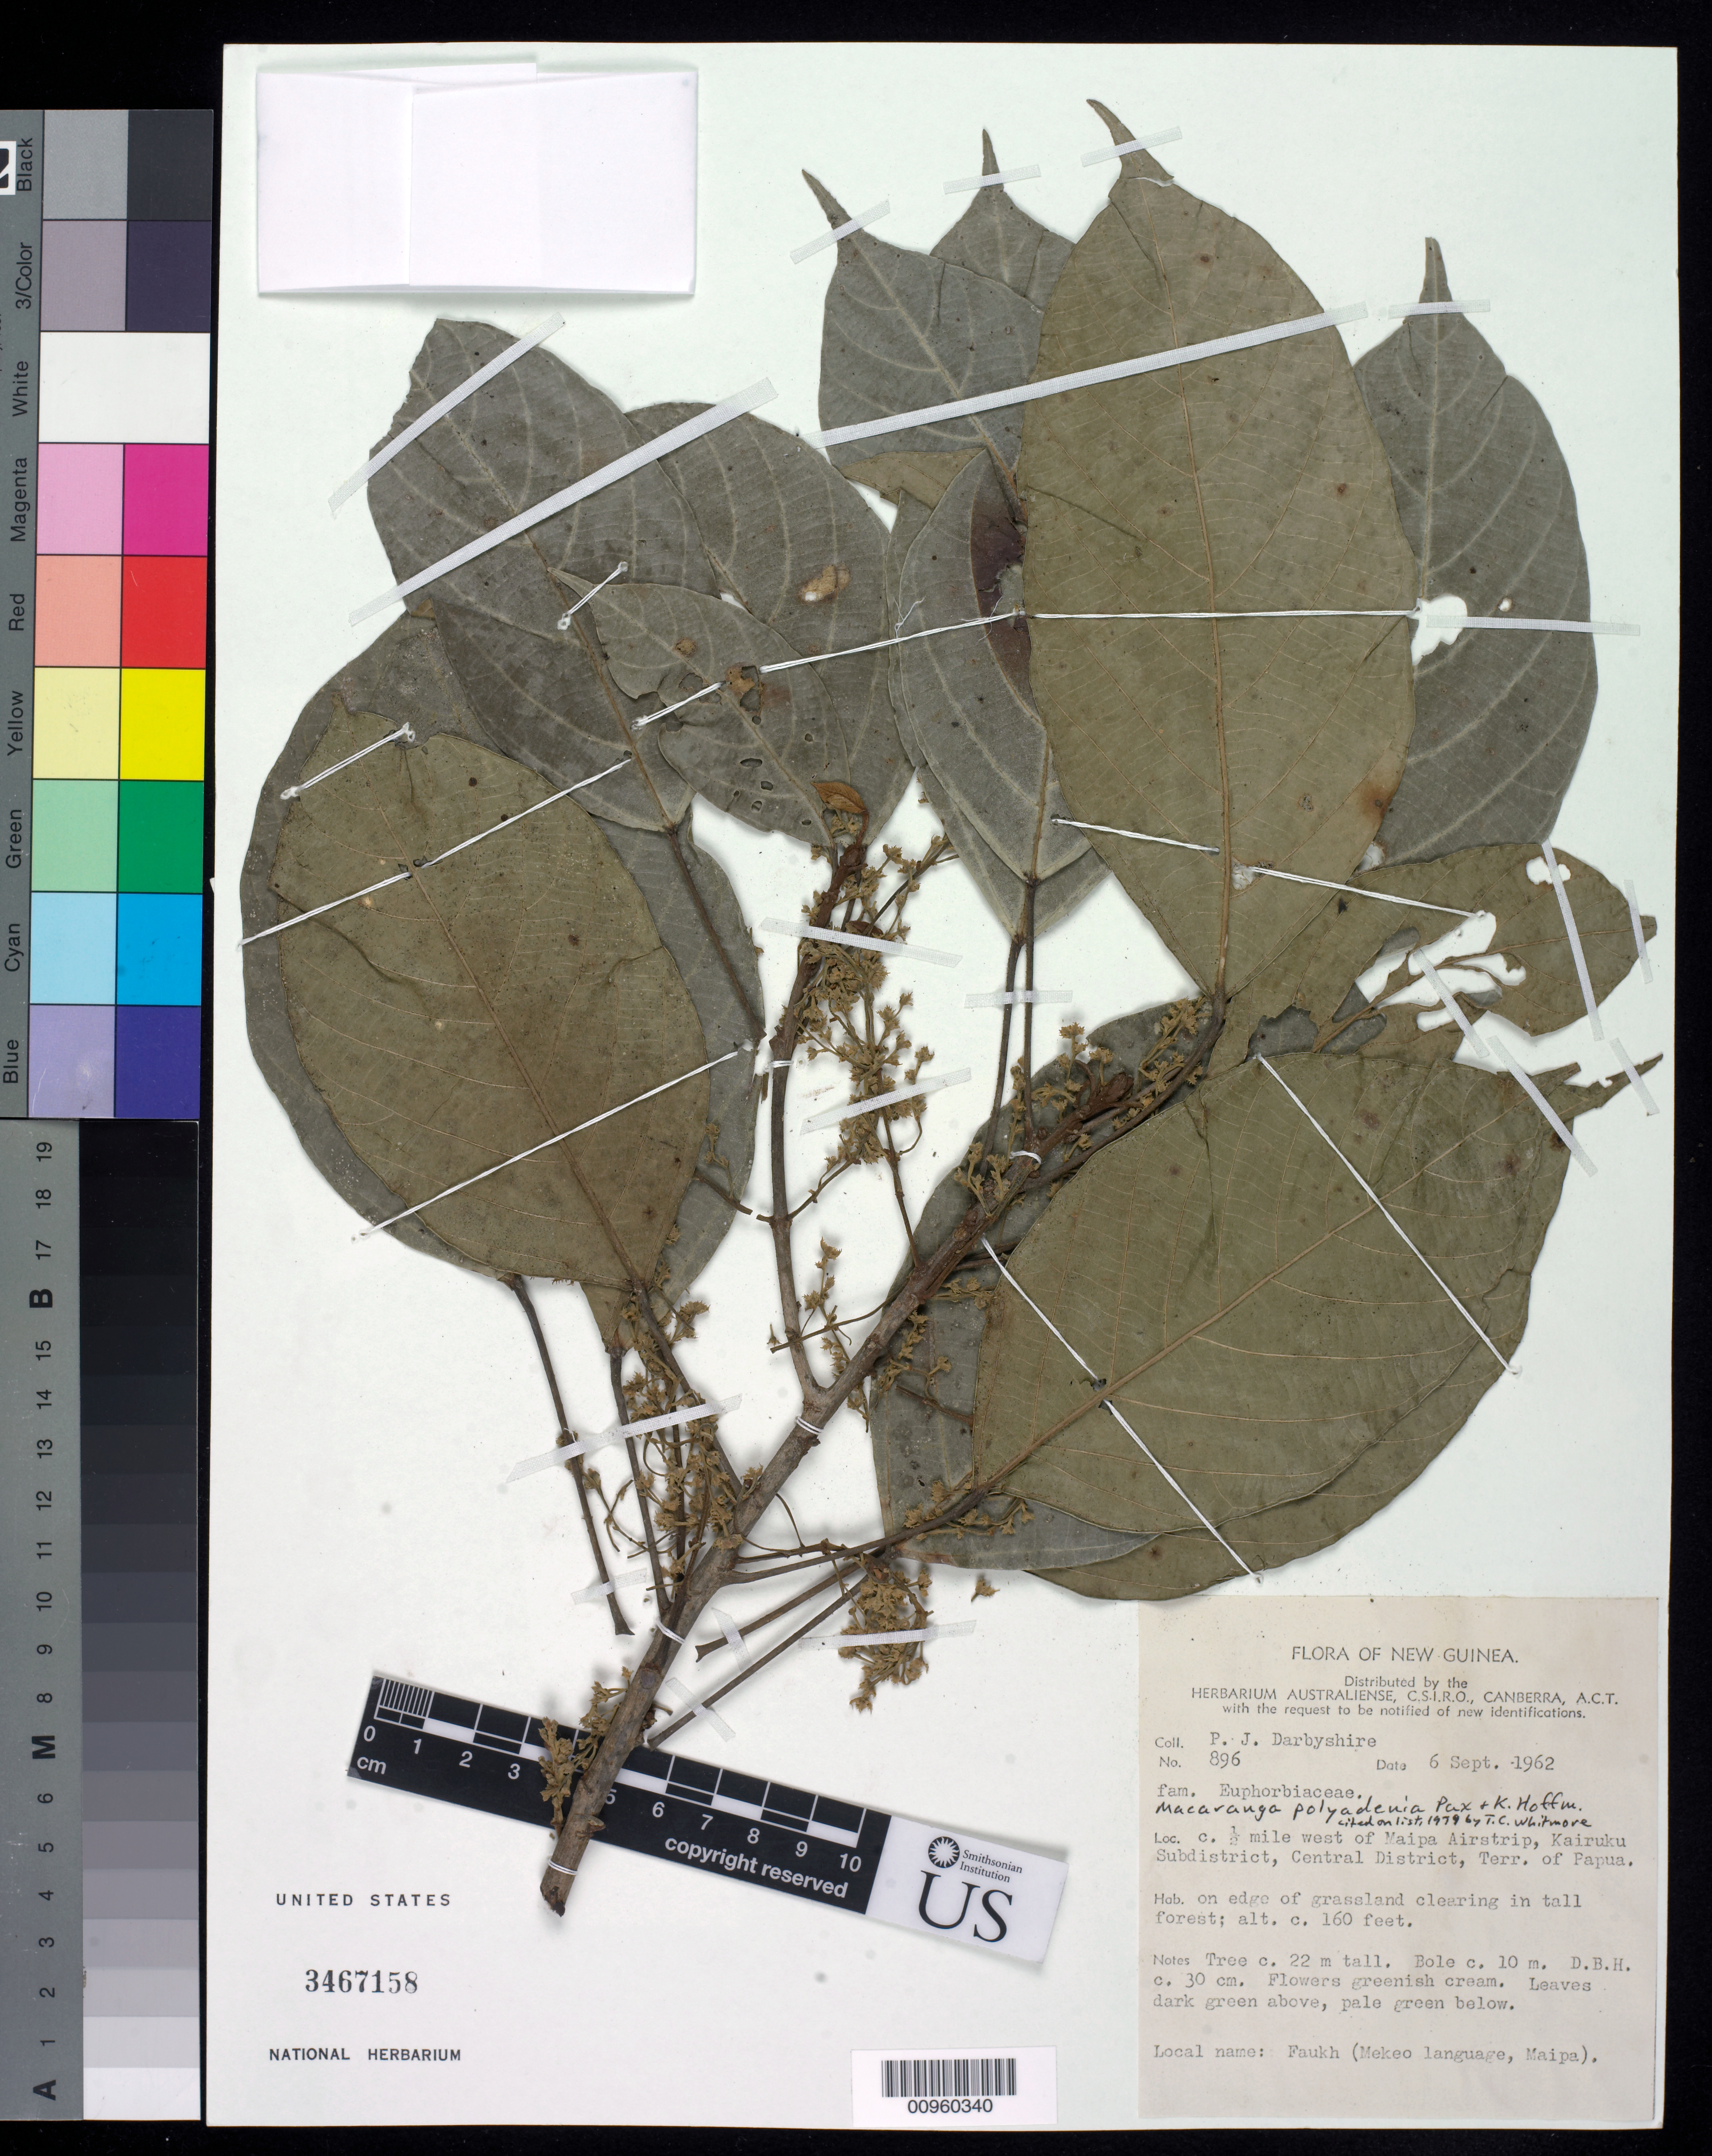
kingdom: Plantae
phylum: Tracheophyta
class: Magnoliopsida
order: Malpighiales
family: Euphorbiaceae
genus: Macaranga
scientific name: Macaranga polyadenia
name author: Pax & K. Hoffm.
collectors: P. Darbyshire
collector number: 896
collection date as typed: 06 Sep 1962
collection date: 1962-09-06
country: Papua New Guinea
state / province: Central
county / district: Kairuku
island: New Guinea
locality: Half mile W of Maipa Airstrip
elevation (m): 49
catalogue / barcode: US 3467158